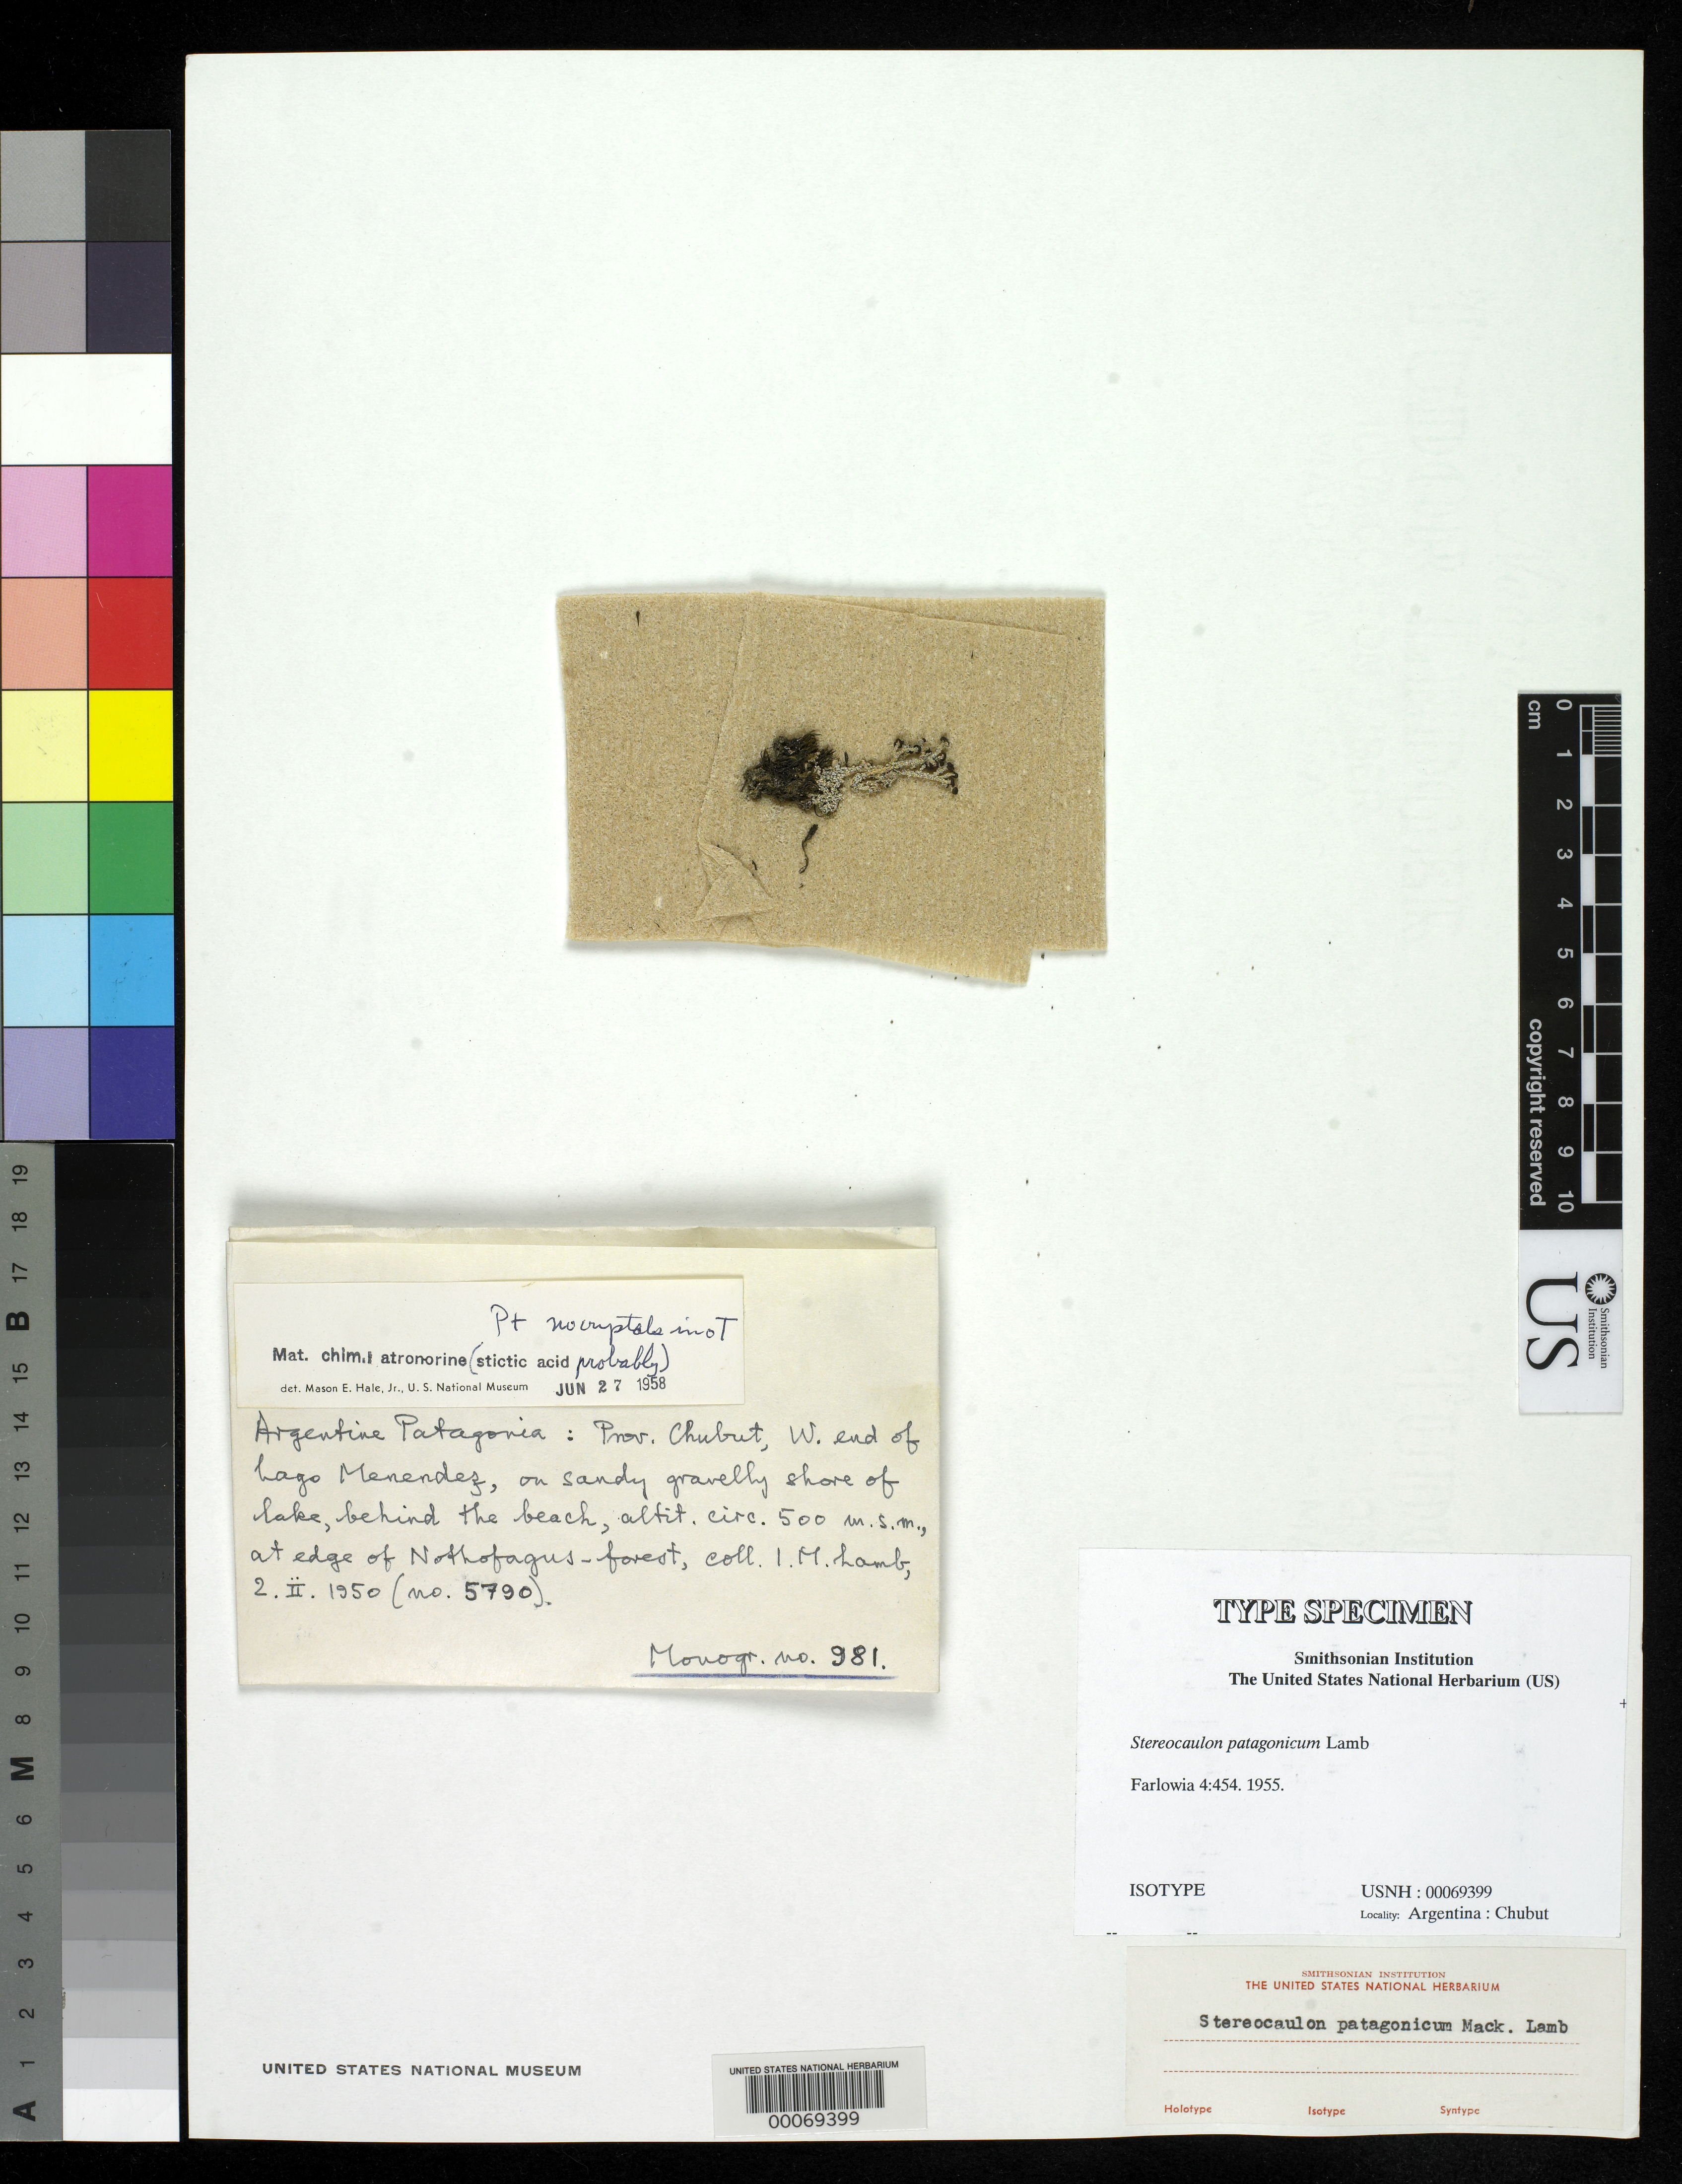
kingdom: Fungi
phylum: Ascomycota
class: Lecanoromycetes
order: Lecanorales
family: Stereocaulaceae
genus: Stereocaulon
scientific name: Stereocaulon patagonicum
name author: I.M. Lamb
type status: Isotype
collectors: I. M. Lamb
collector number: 5790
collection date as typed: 02 Feb 1950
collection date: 1950-02-02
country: Argentina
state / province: Chubut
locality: W end of Hajo Menendez.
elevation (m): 500